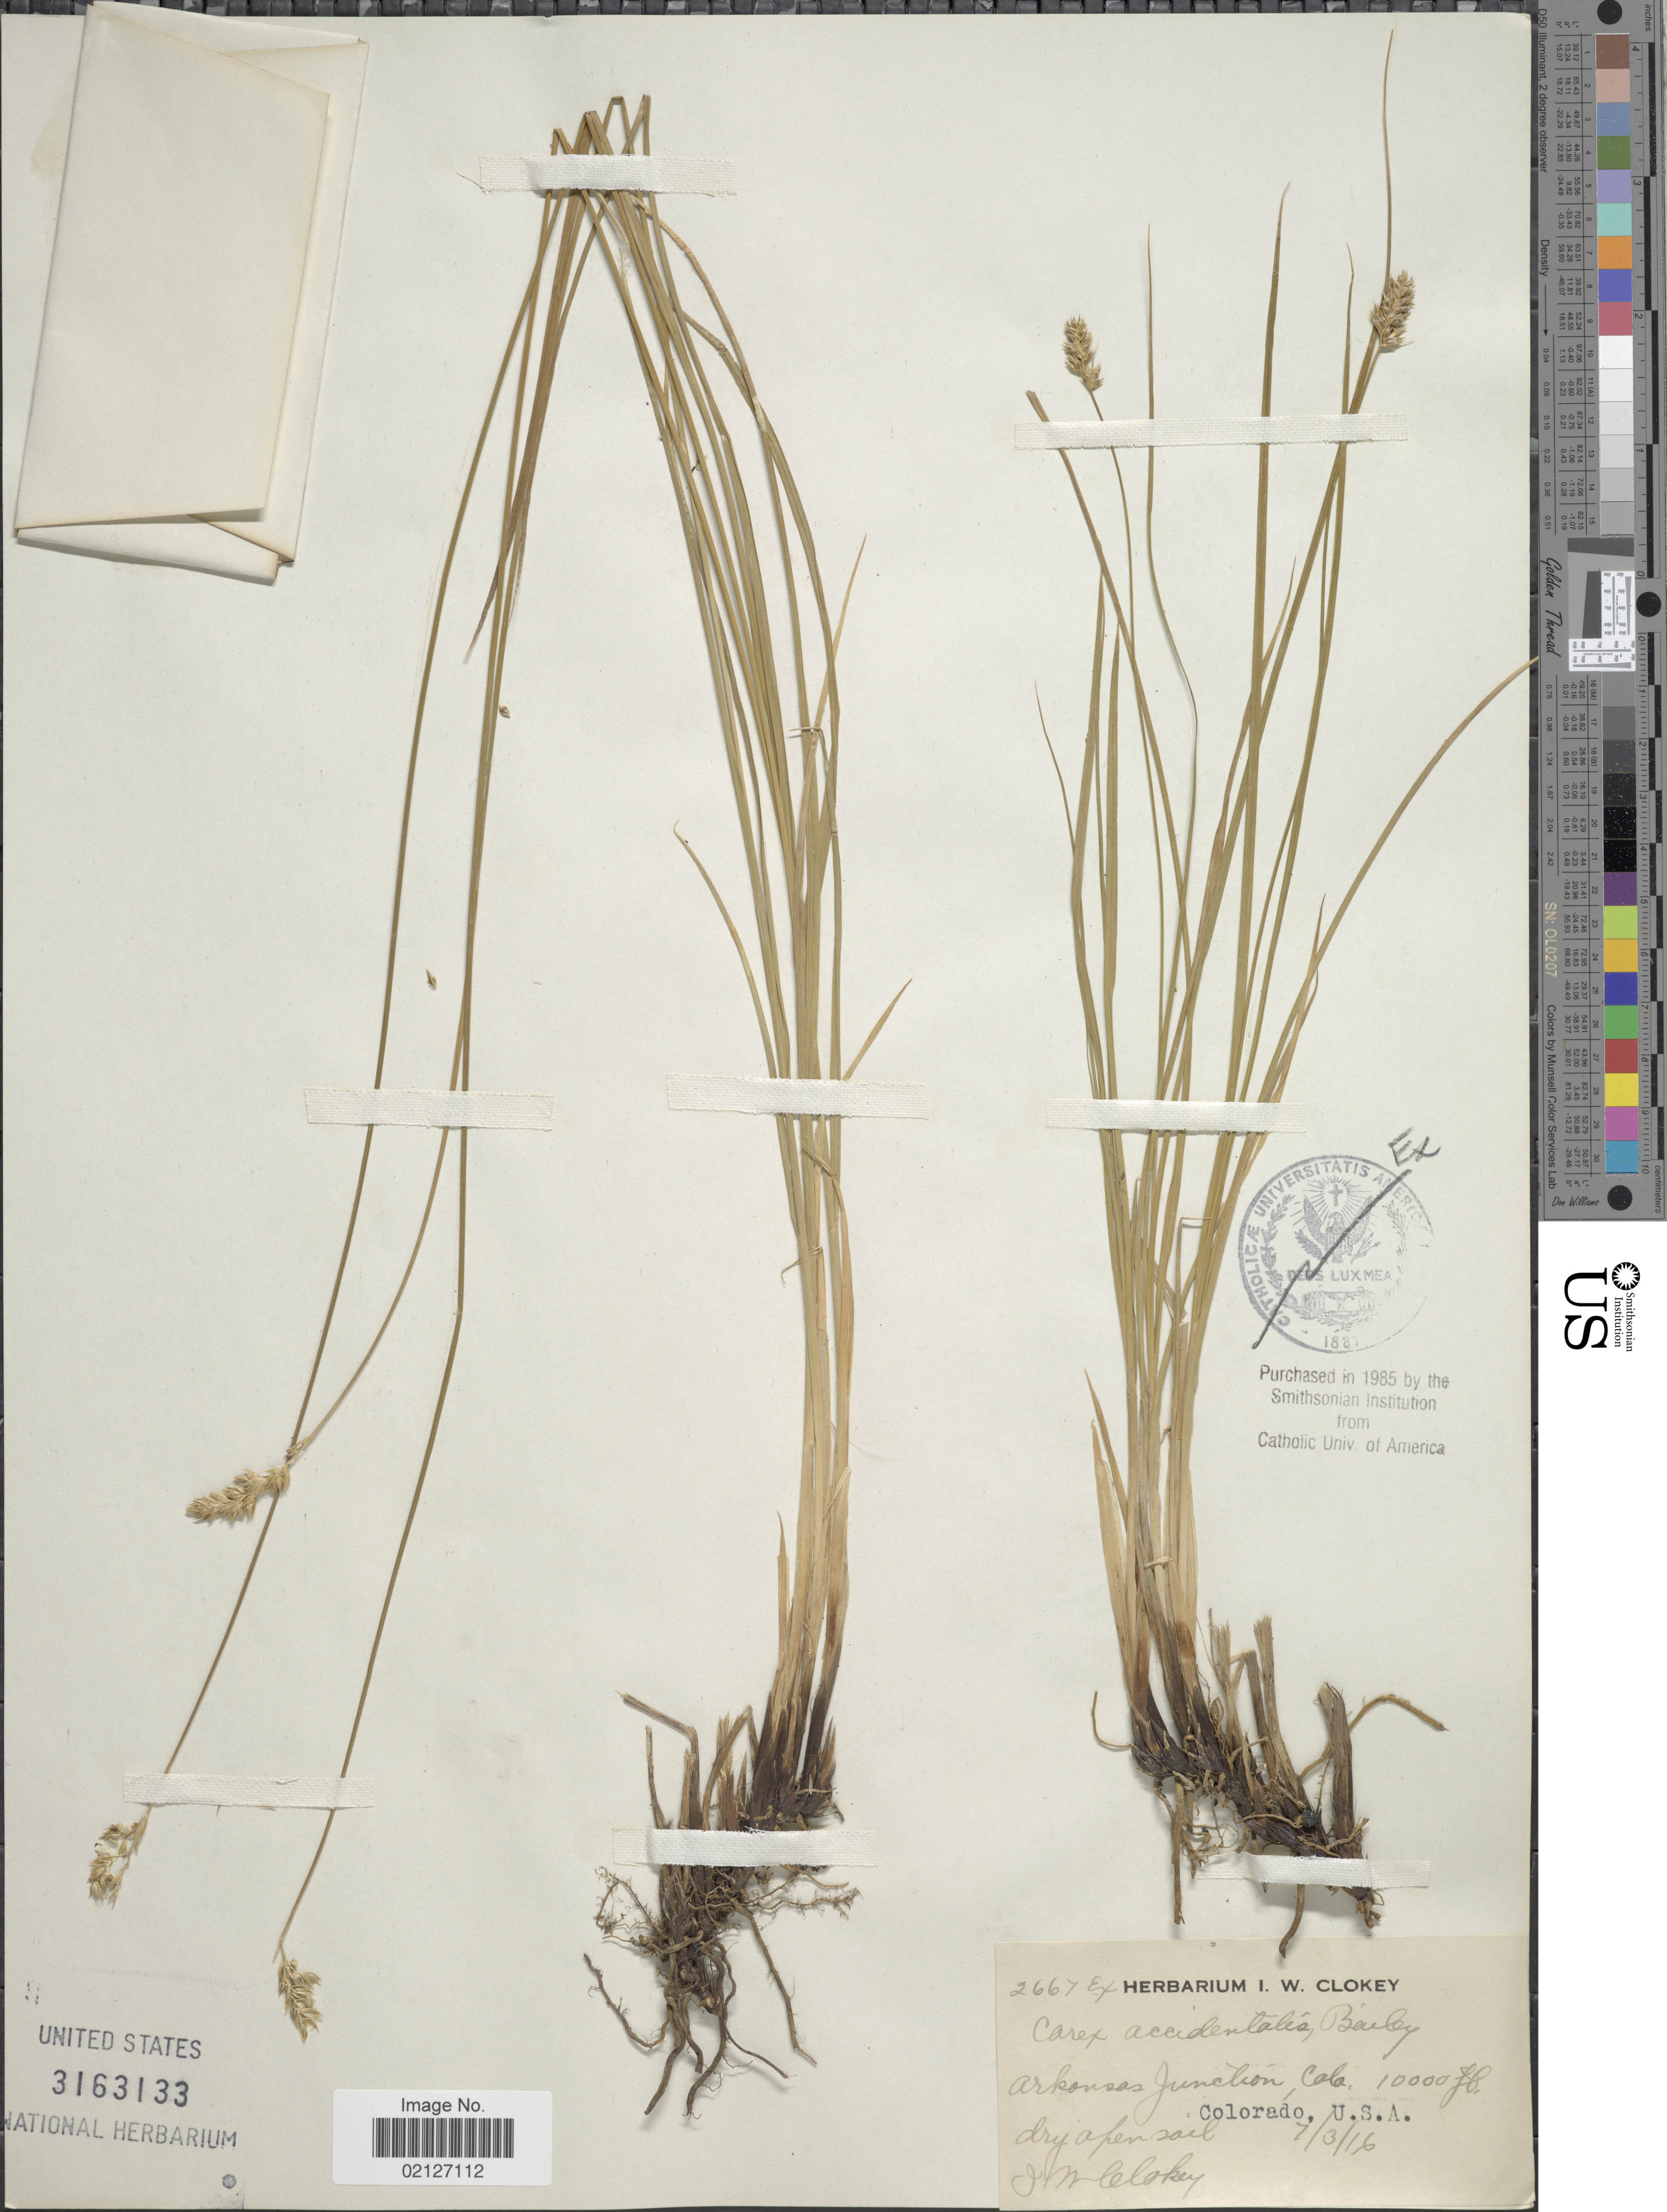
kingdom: Plantae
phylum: Tracheophyta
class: Liliopsida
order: Poales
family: Cyperaceae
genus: Carex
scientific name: Carex occidentalis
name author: L.H. Bailey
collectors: ex herb. I. W. Clokey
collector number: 2667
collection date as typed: Transcribed d/m/y: 3/7/16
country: United States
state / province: Colorado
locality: Arkansas Junction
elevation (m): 3048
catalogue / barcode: US 3163133